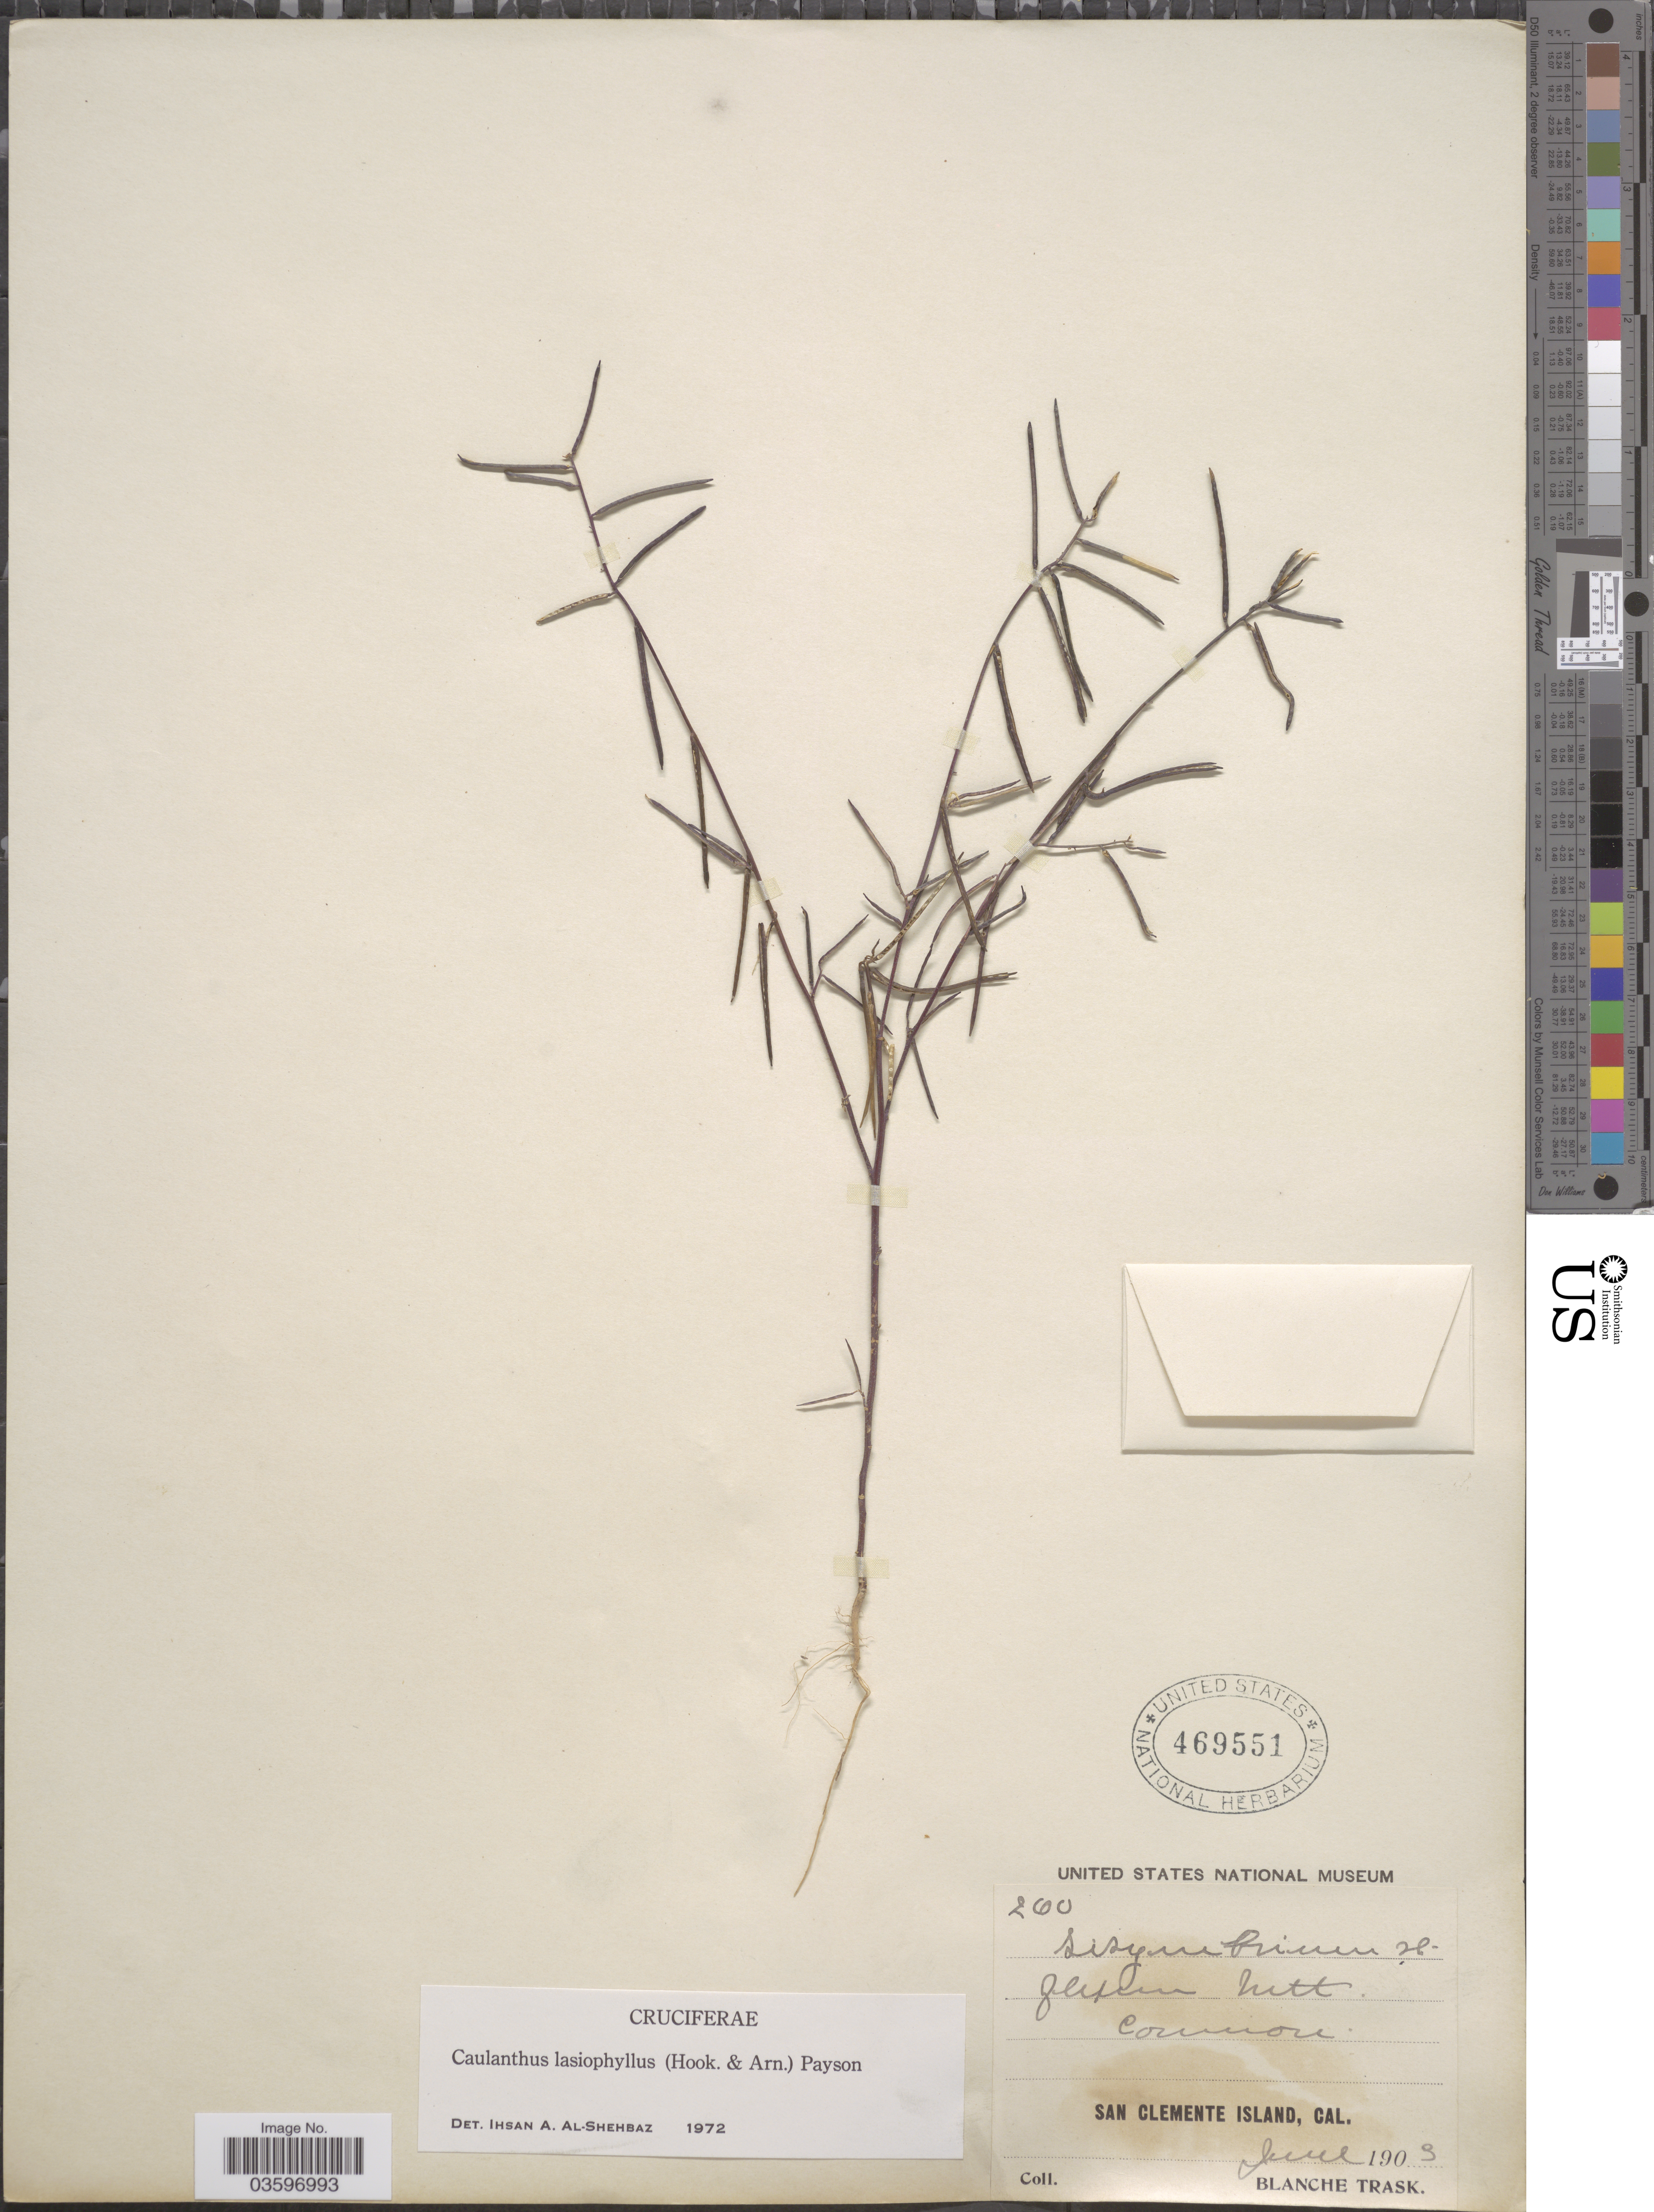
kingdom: Plantae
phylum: Tracheophyta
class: Magnoliopsida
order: Brassicales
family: Brassicaceae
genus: Caulanthus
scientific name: Caulanthus lasiophyllus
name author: (Hook. & Arn.) Payson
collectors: B. Trask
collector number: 260*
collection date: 1903-06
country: United States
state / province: California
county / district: Los Angeles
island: San Clemente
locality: San Clemente Island.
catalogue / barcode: US 469551